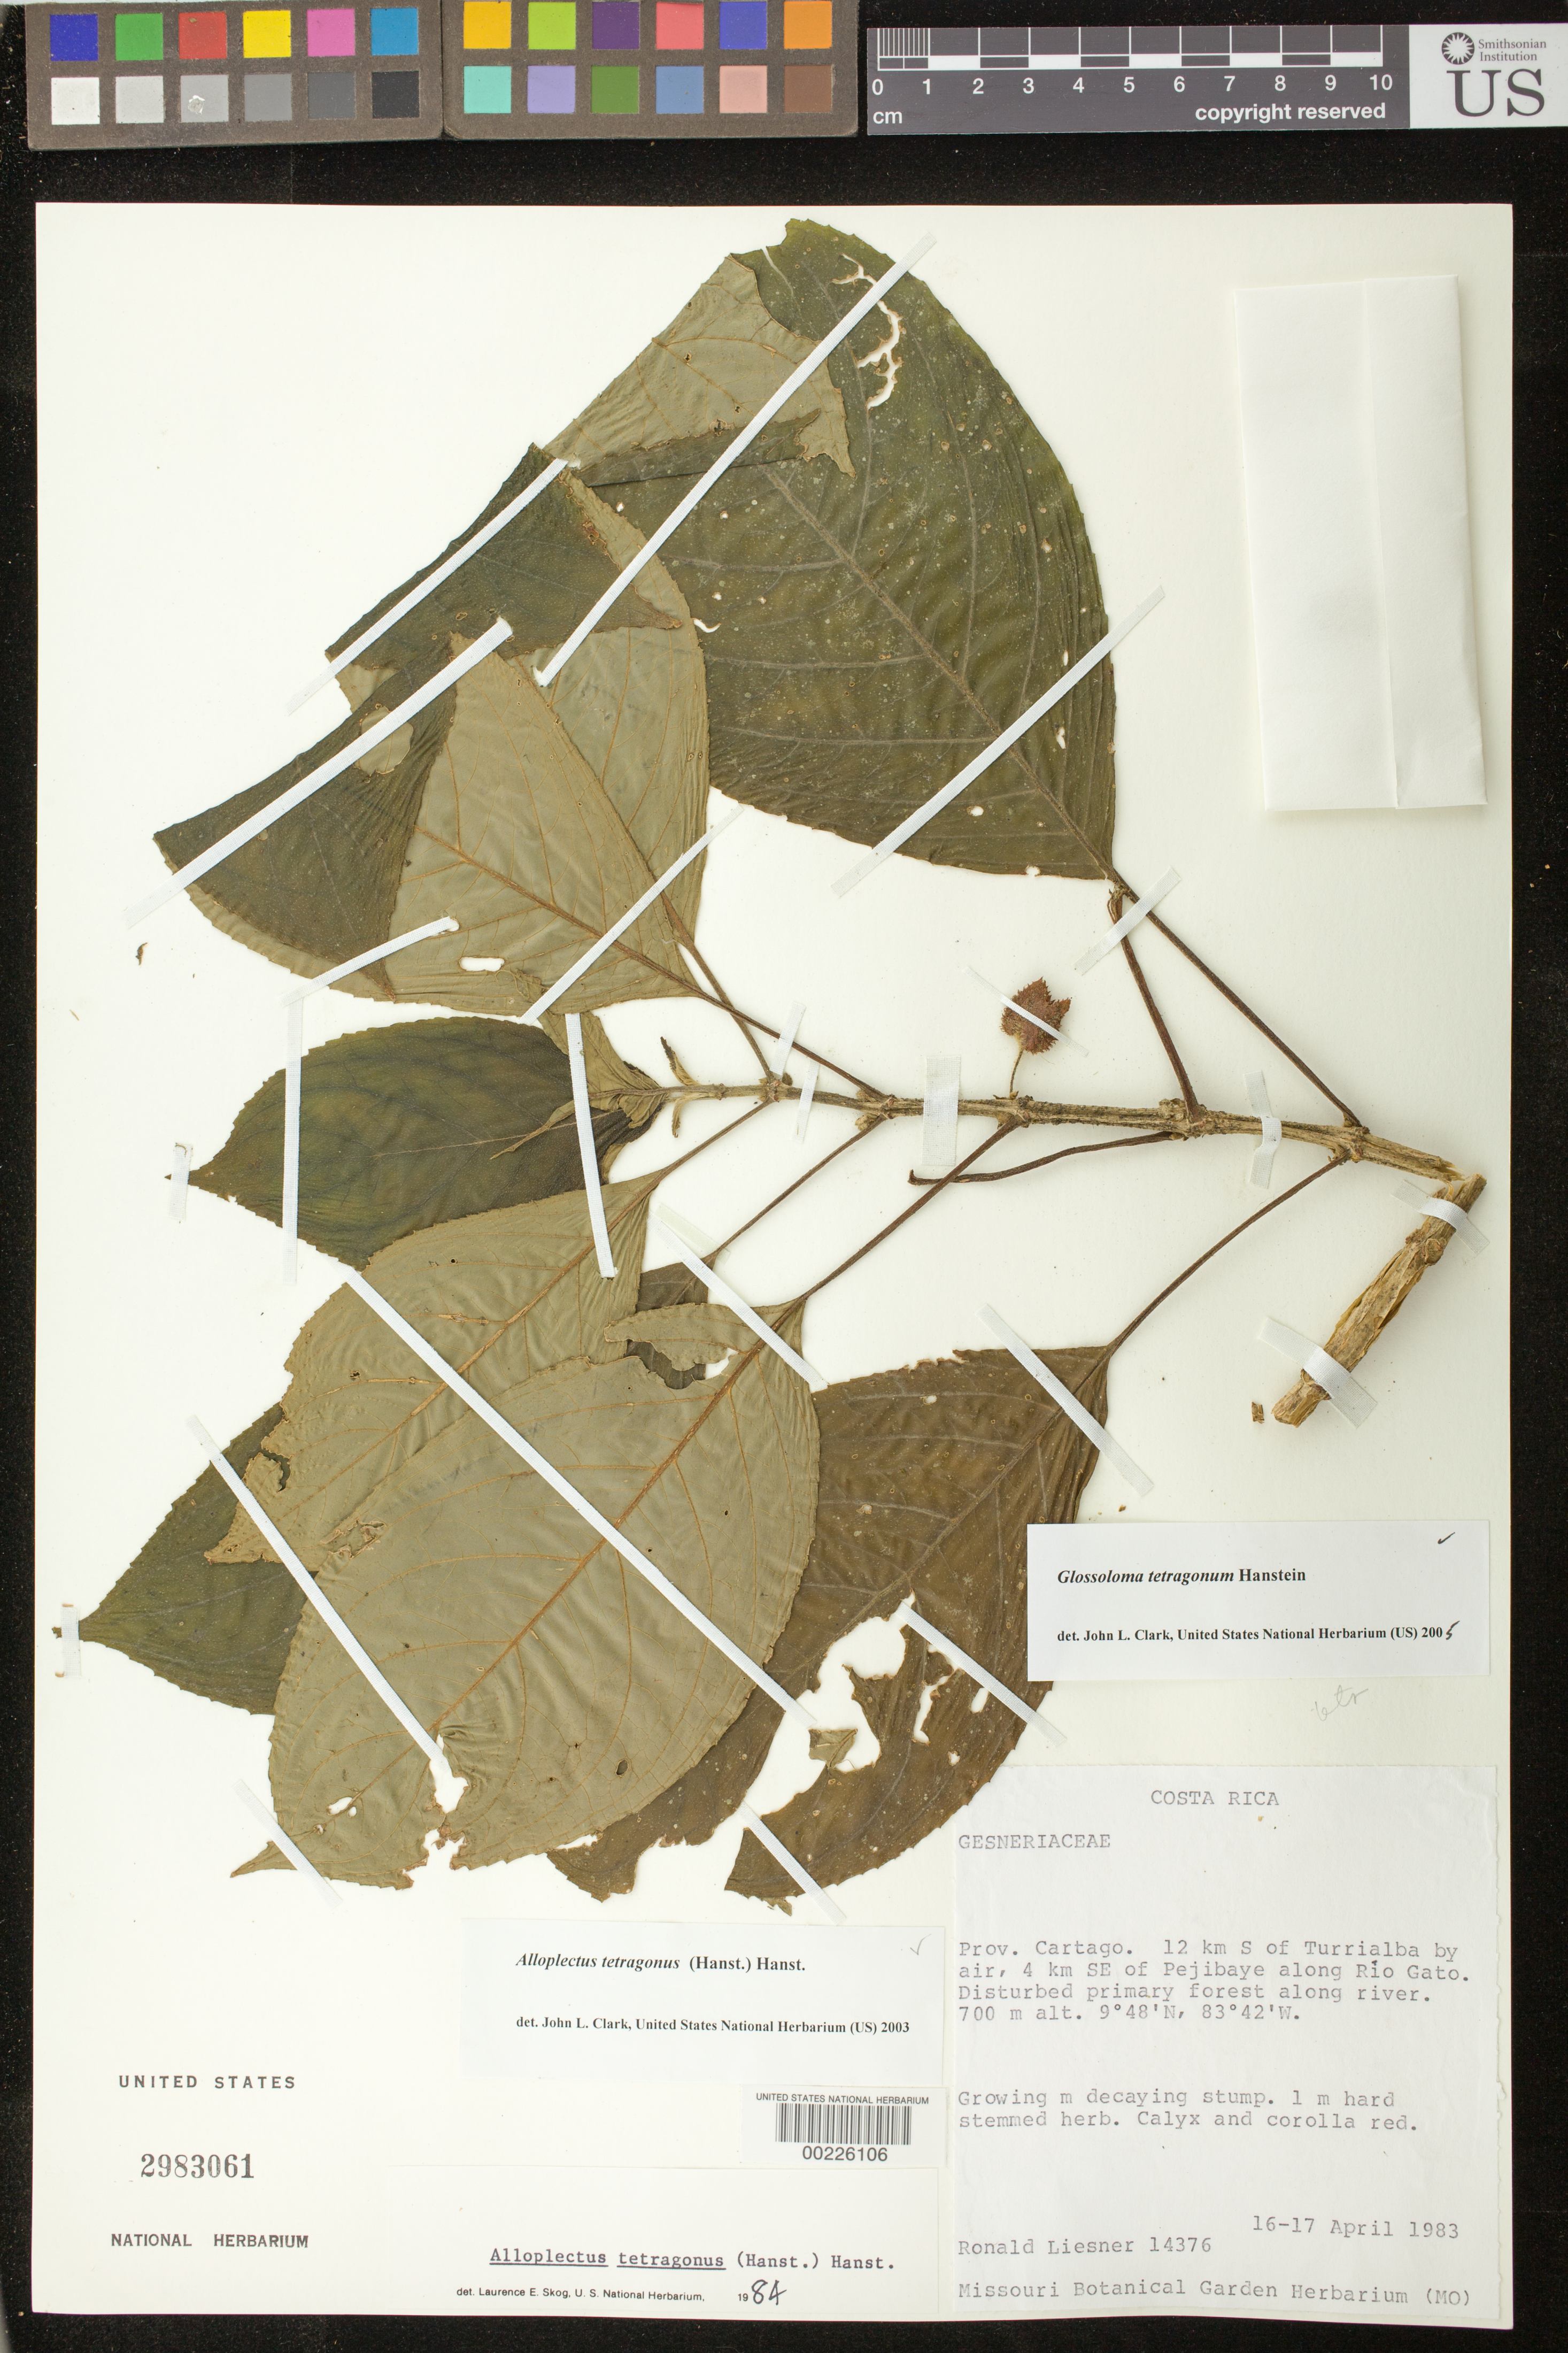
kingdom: Plantae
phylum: Tracheophyta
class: Magnoliopsida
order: Lamiales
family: Gesneriaceae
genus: Glossoloma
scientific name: Glossoloma tetragonum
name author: Hanst.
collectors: R. L. Liesner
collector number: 14376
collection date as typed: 16-17 Apr 1983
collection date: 1983-04-16/1983-04-17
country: Costa Rica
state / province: Cartago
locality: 12 km S of Turrialba by air, 4 km SE of Pejibaye along Rio Gato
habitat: Disturbed primary forest along river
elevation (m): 700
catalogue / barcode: US 2983061